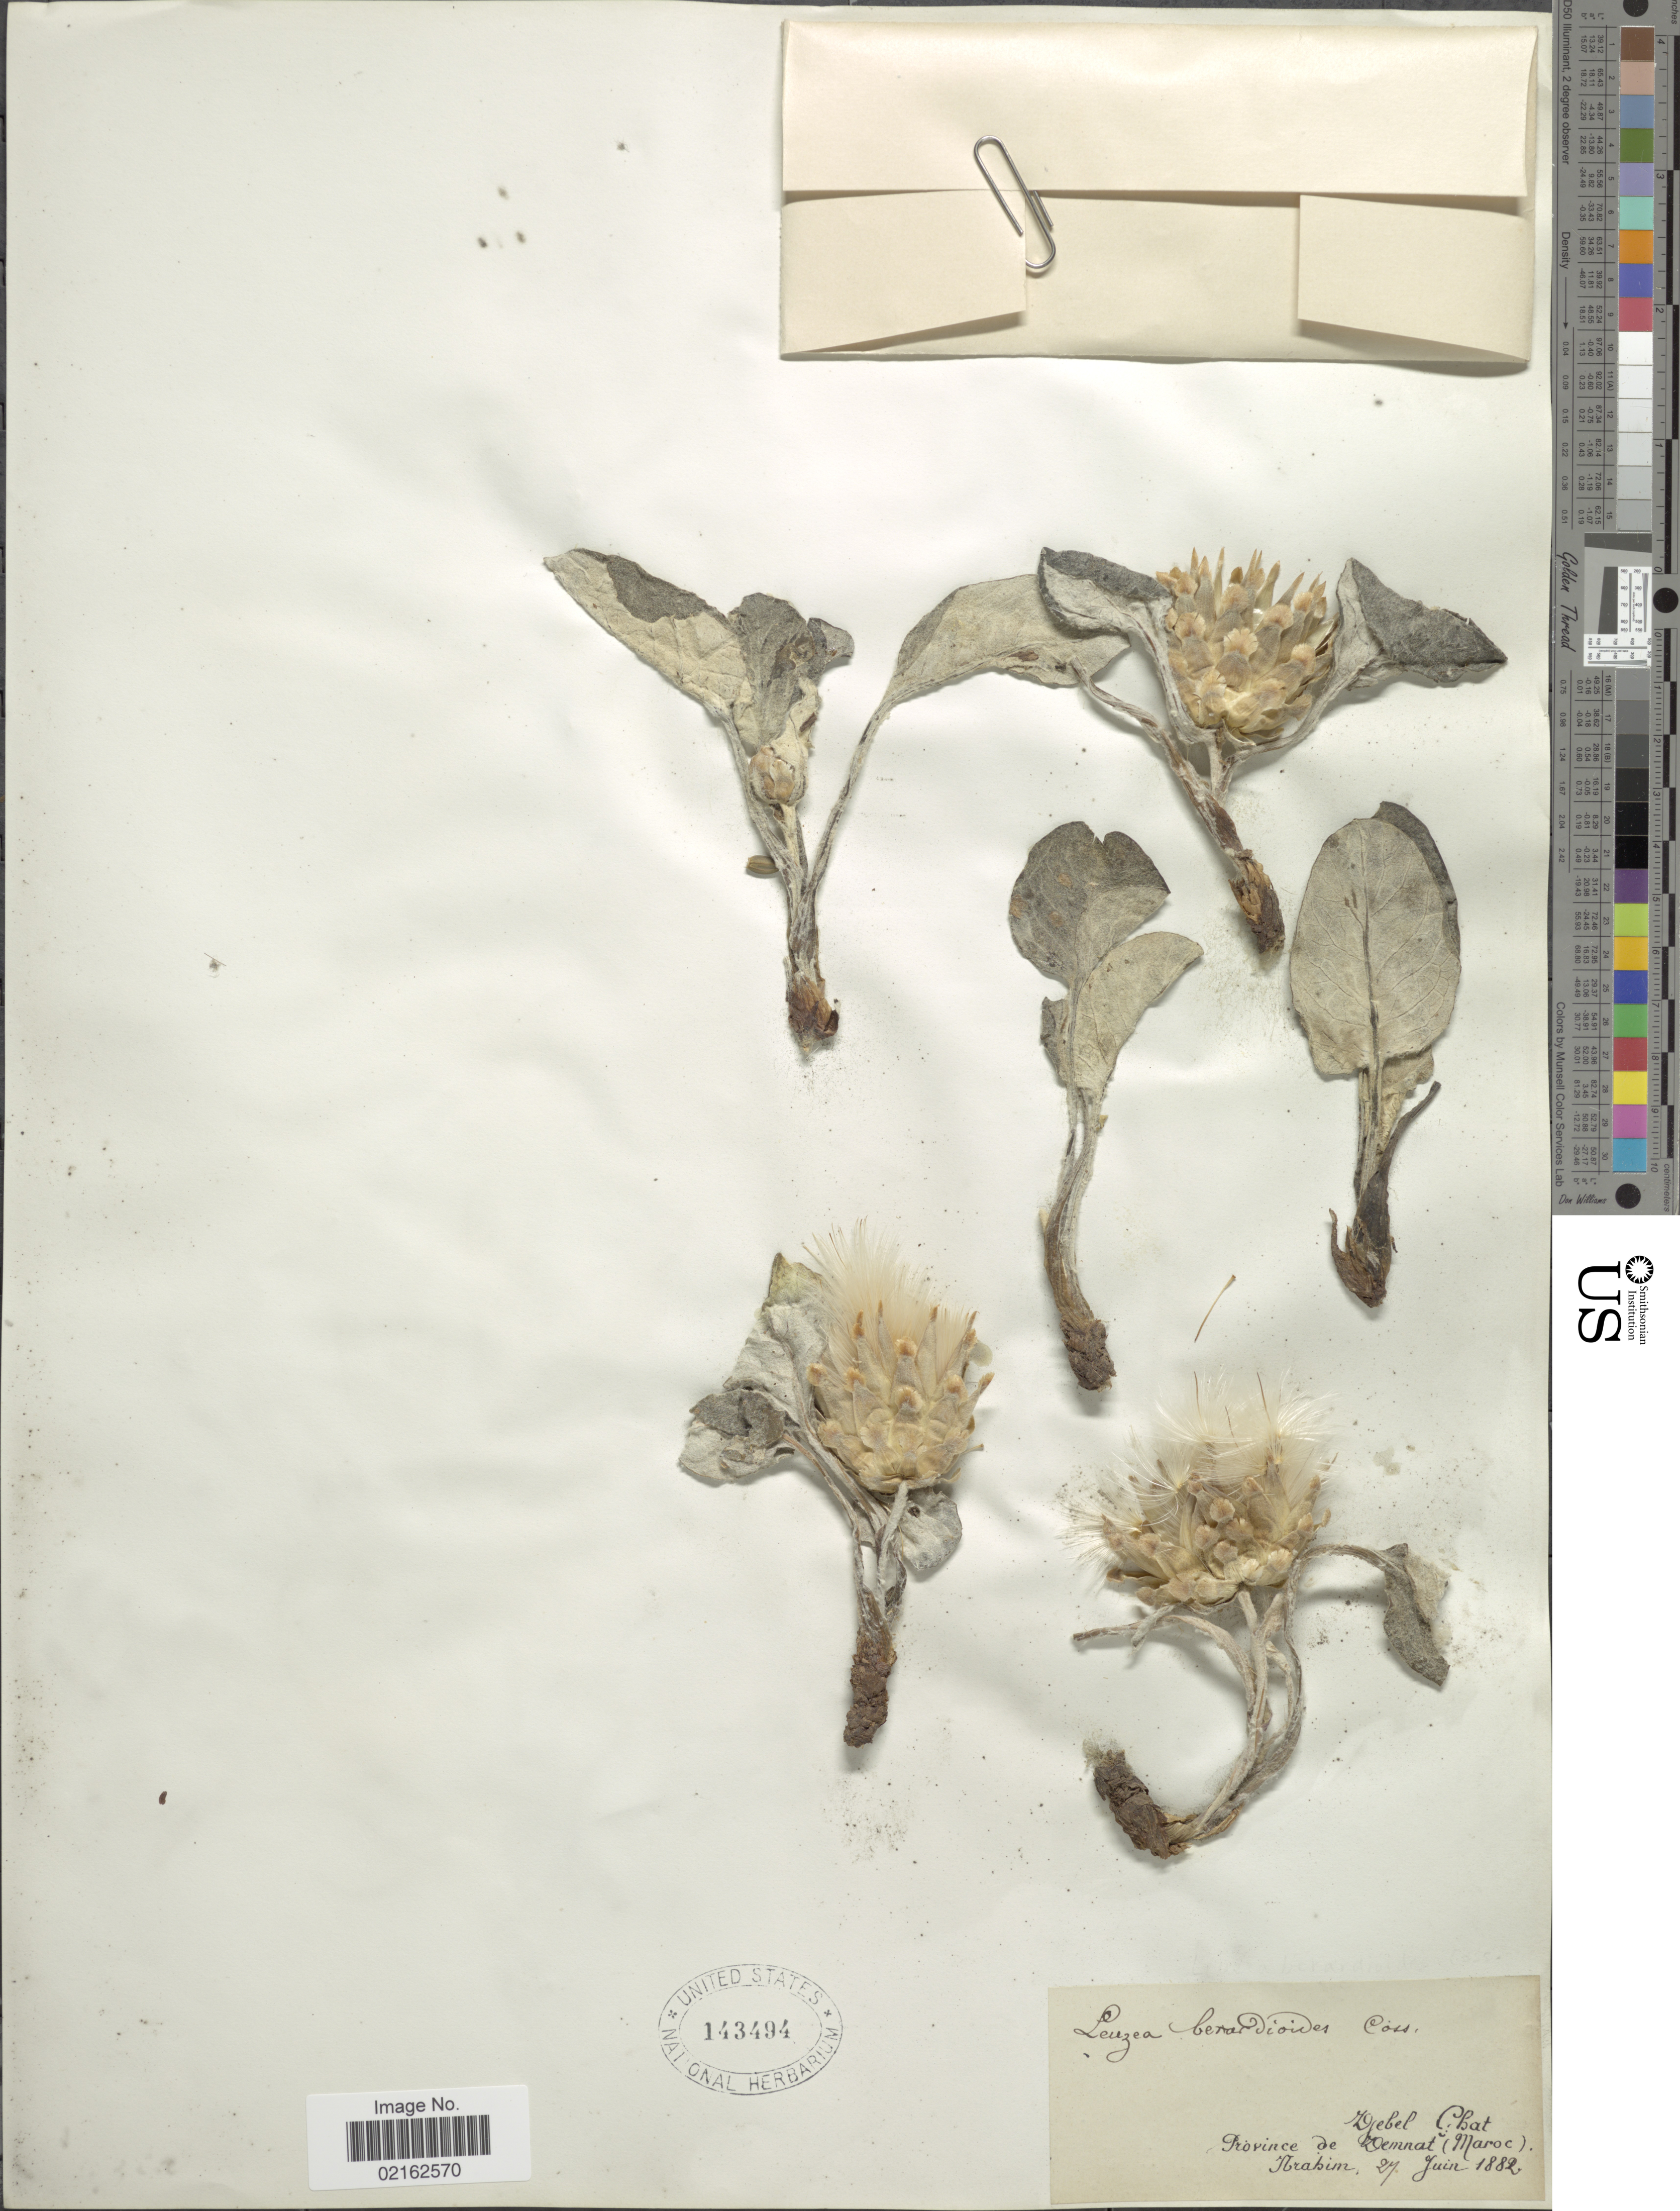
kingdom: Plantae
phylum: Tracheophyta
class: Magnoliopsida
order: Asterales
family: Asteraceae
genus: Leuzea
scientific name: Leuzea berardioides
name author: Coss.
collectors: -. Ibrahim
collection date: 1882-06-27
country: Morocco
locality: Djebel Ghat, Province de Demnat (Maroc)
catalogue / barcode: US 143494